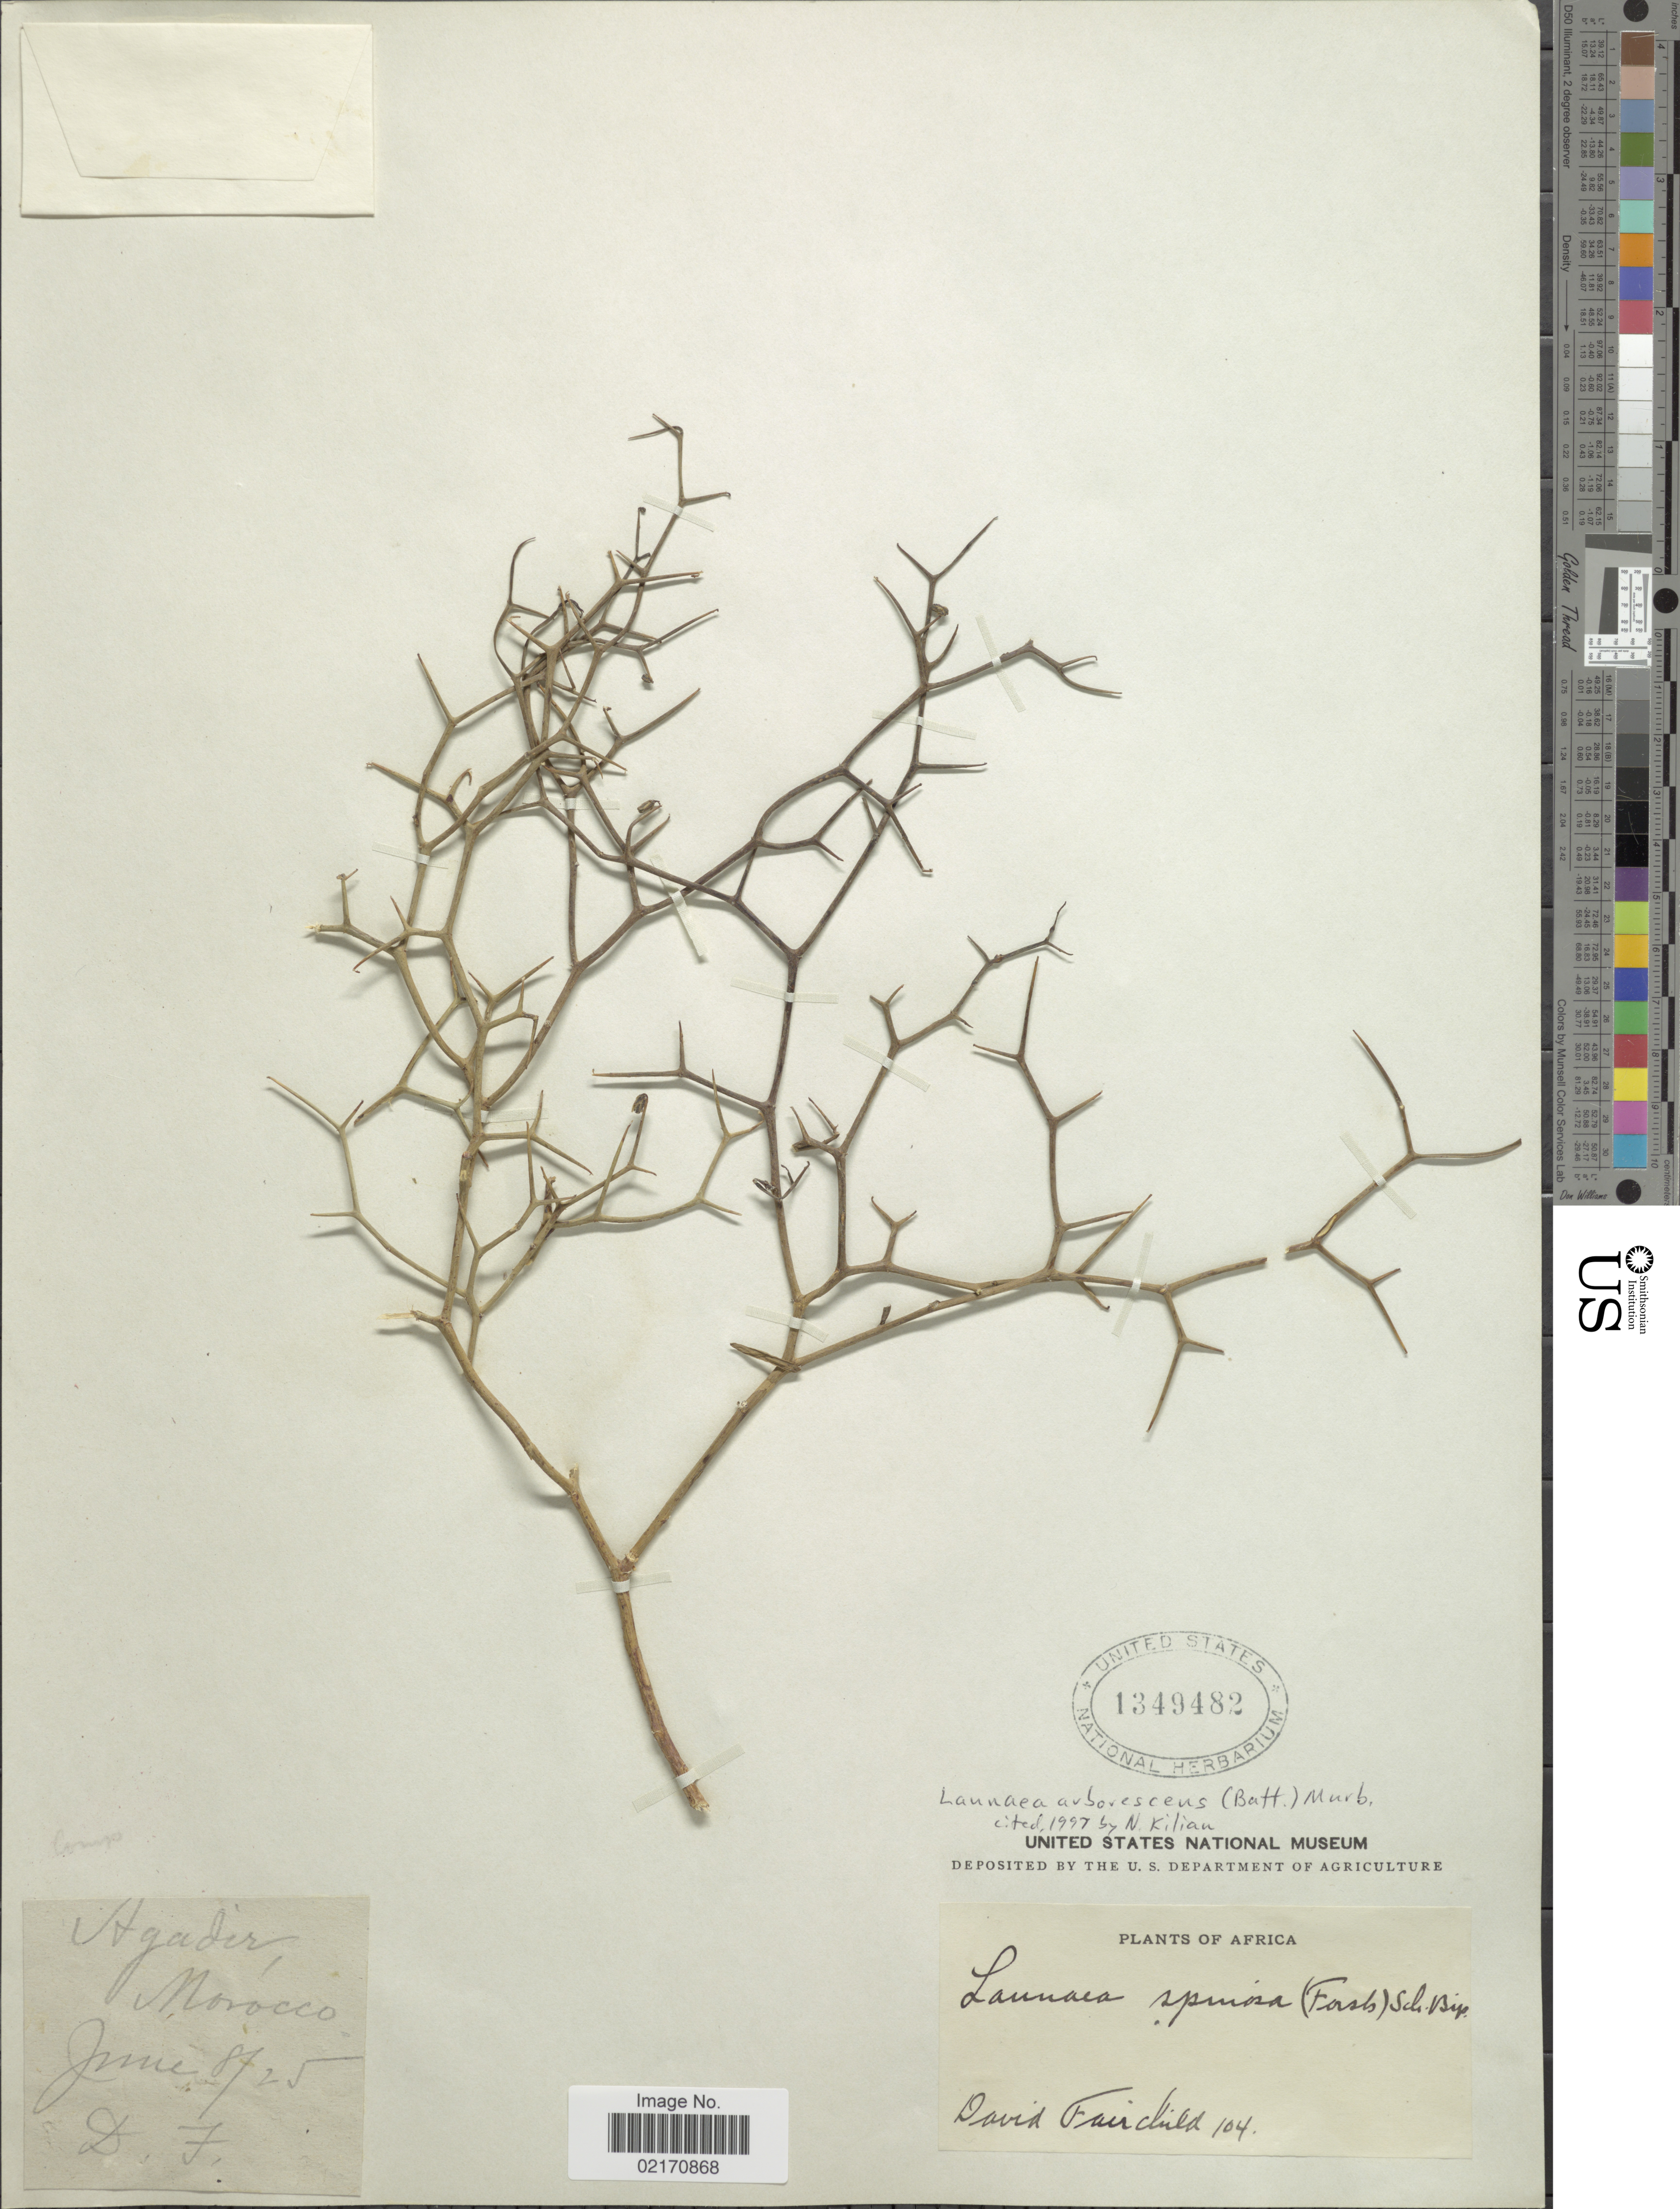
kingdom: Plantae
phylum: Tracheophyta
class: Magnoliopsida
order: Asterales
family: Asteraceae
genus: Launaea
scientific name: Launaea arborescens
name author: (Batt.) Murb.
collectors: D. Fairchild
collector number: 104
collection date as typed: Transcribed d/m/y: 8/6/25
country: Morocco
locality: Africa, Agadir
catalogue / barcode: US 1349482